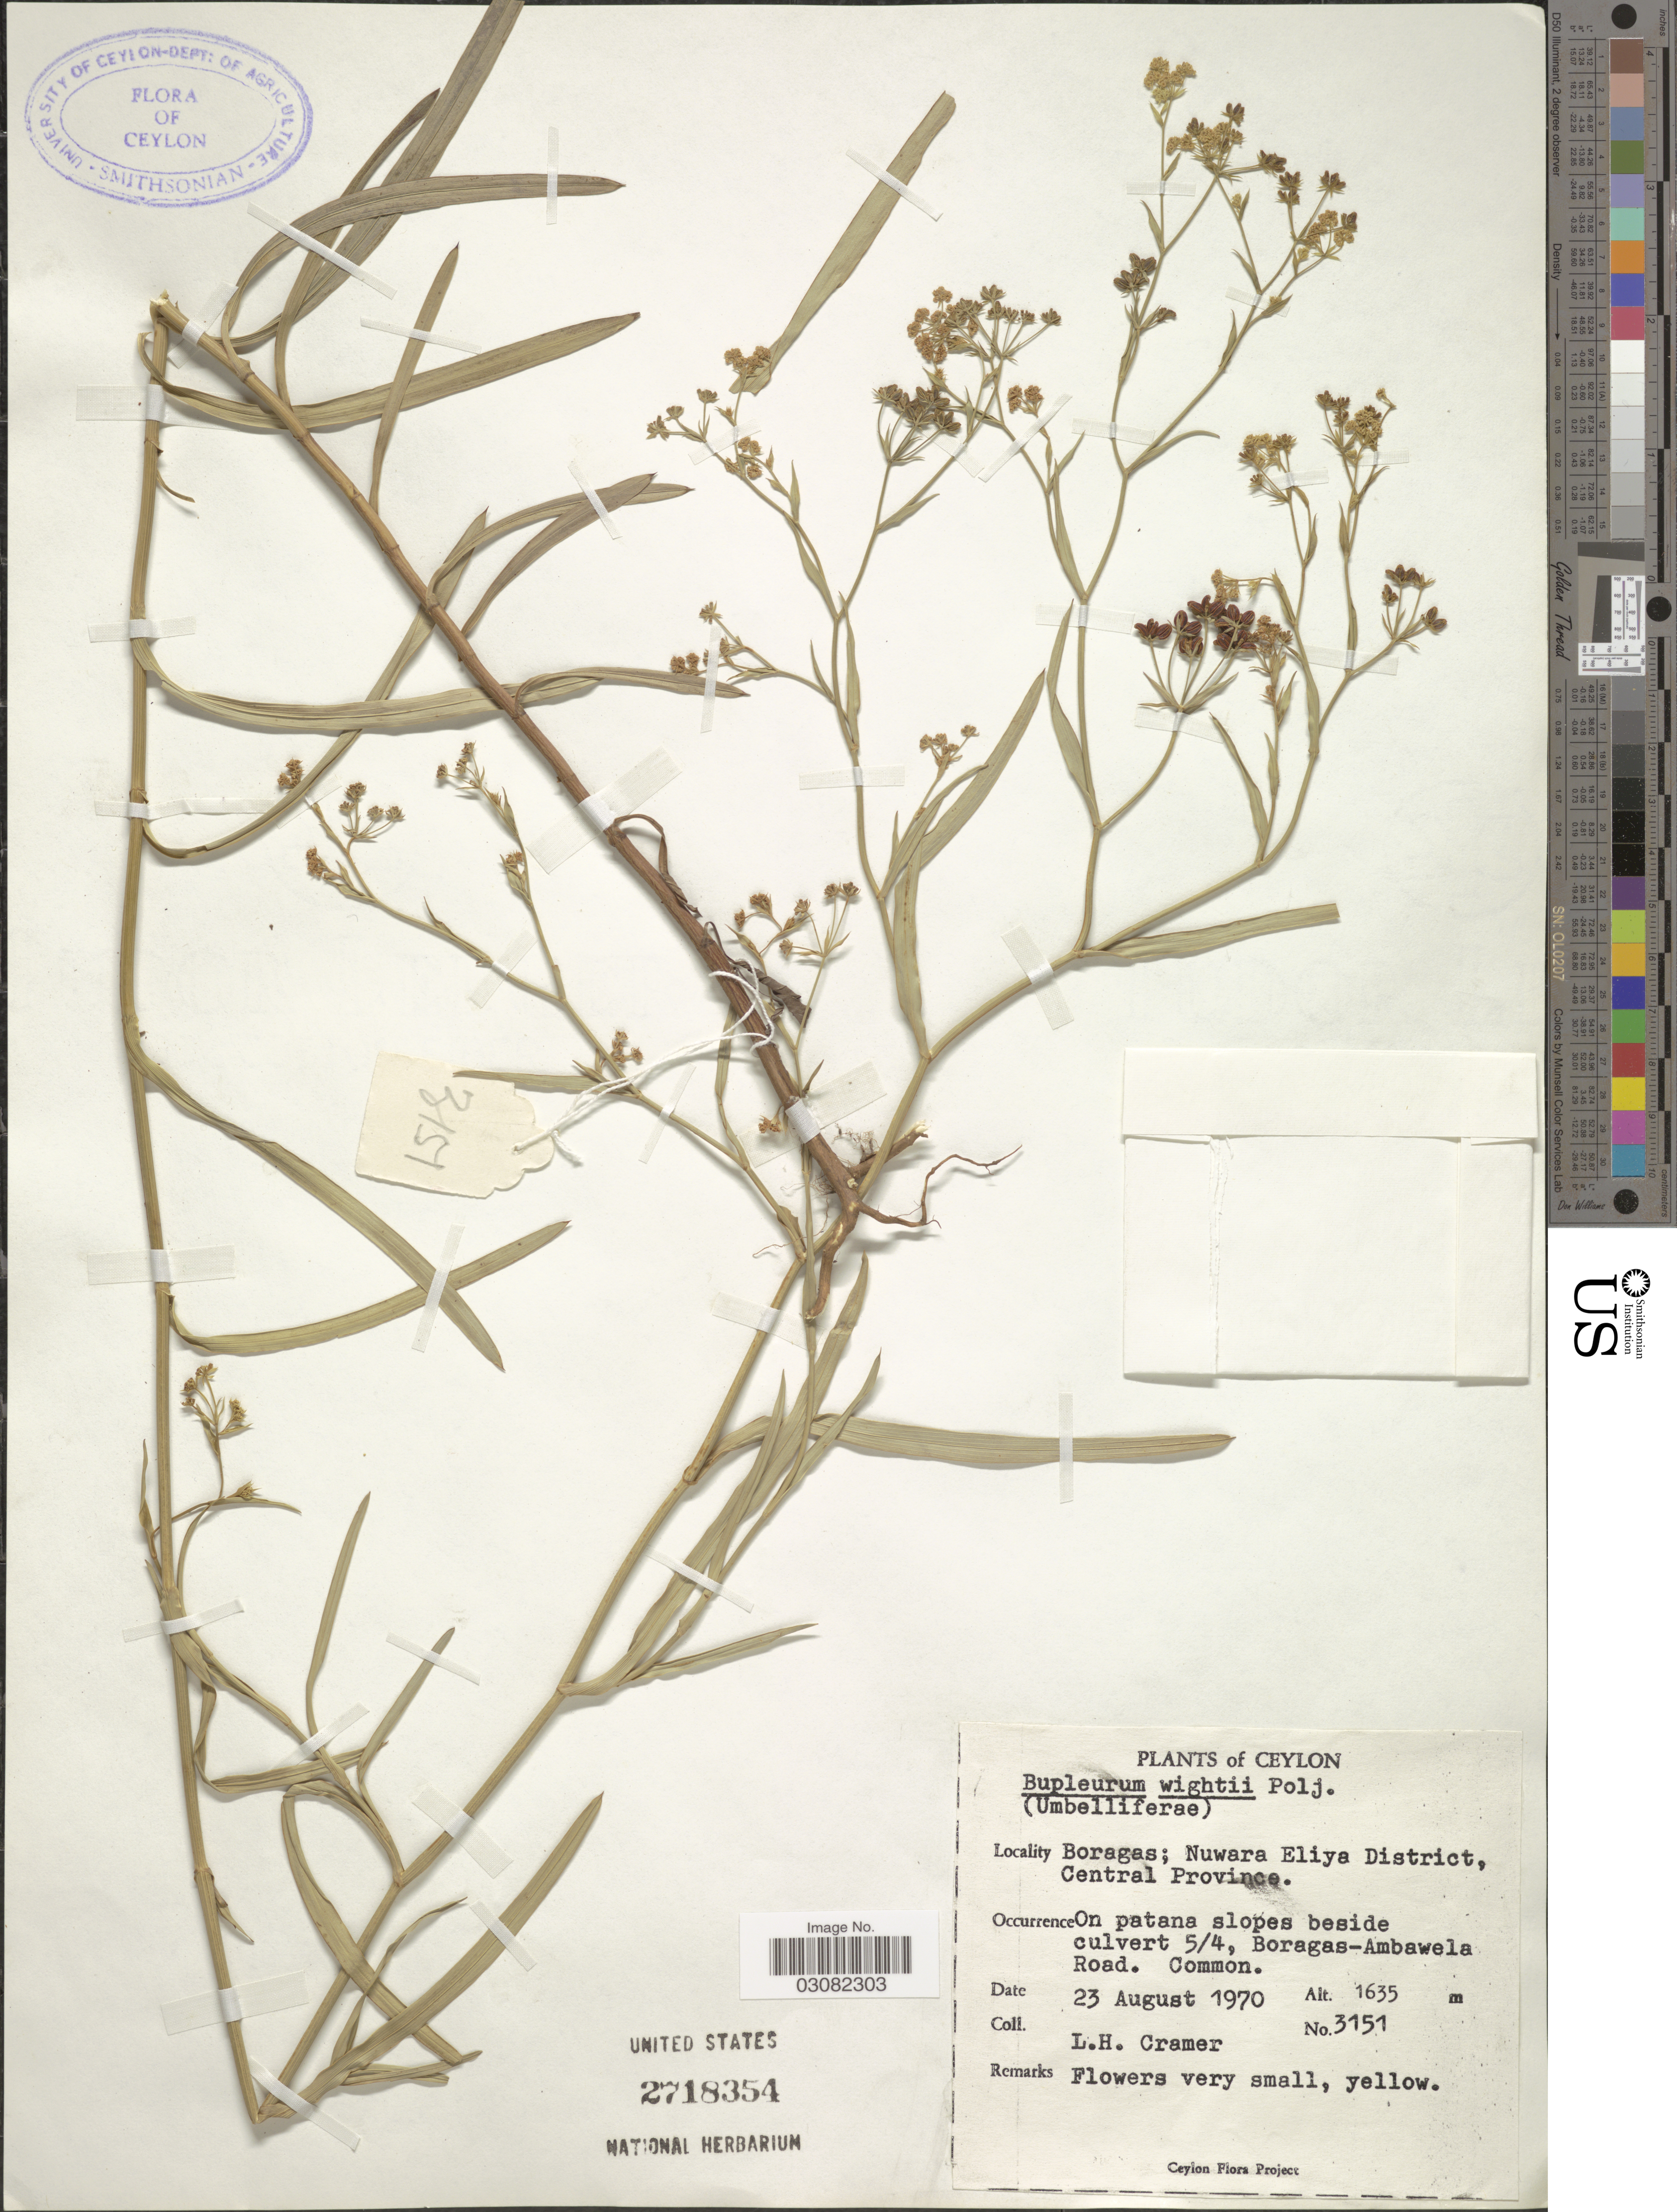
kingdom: Plantae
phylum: Tracheophyta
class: Magnoliopsida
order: Apiales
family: Apiaceae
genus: Bupleurum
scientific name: Bupleurum wightii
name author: Koso-Pol.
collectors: L. H. Cramer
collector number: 3151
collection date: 1970-08-23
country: Sri Lanka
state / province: Central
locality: Ceylon. Boragas; Nuwara Eliya District. On patana slopes beside culvert 5/4, Boragas-Ambawela Road.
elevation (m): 1635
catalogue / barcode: US 2718354